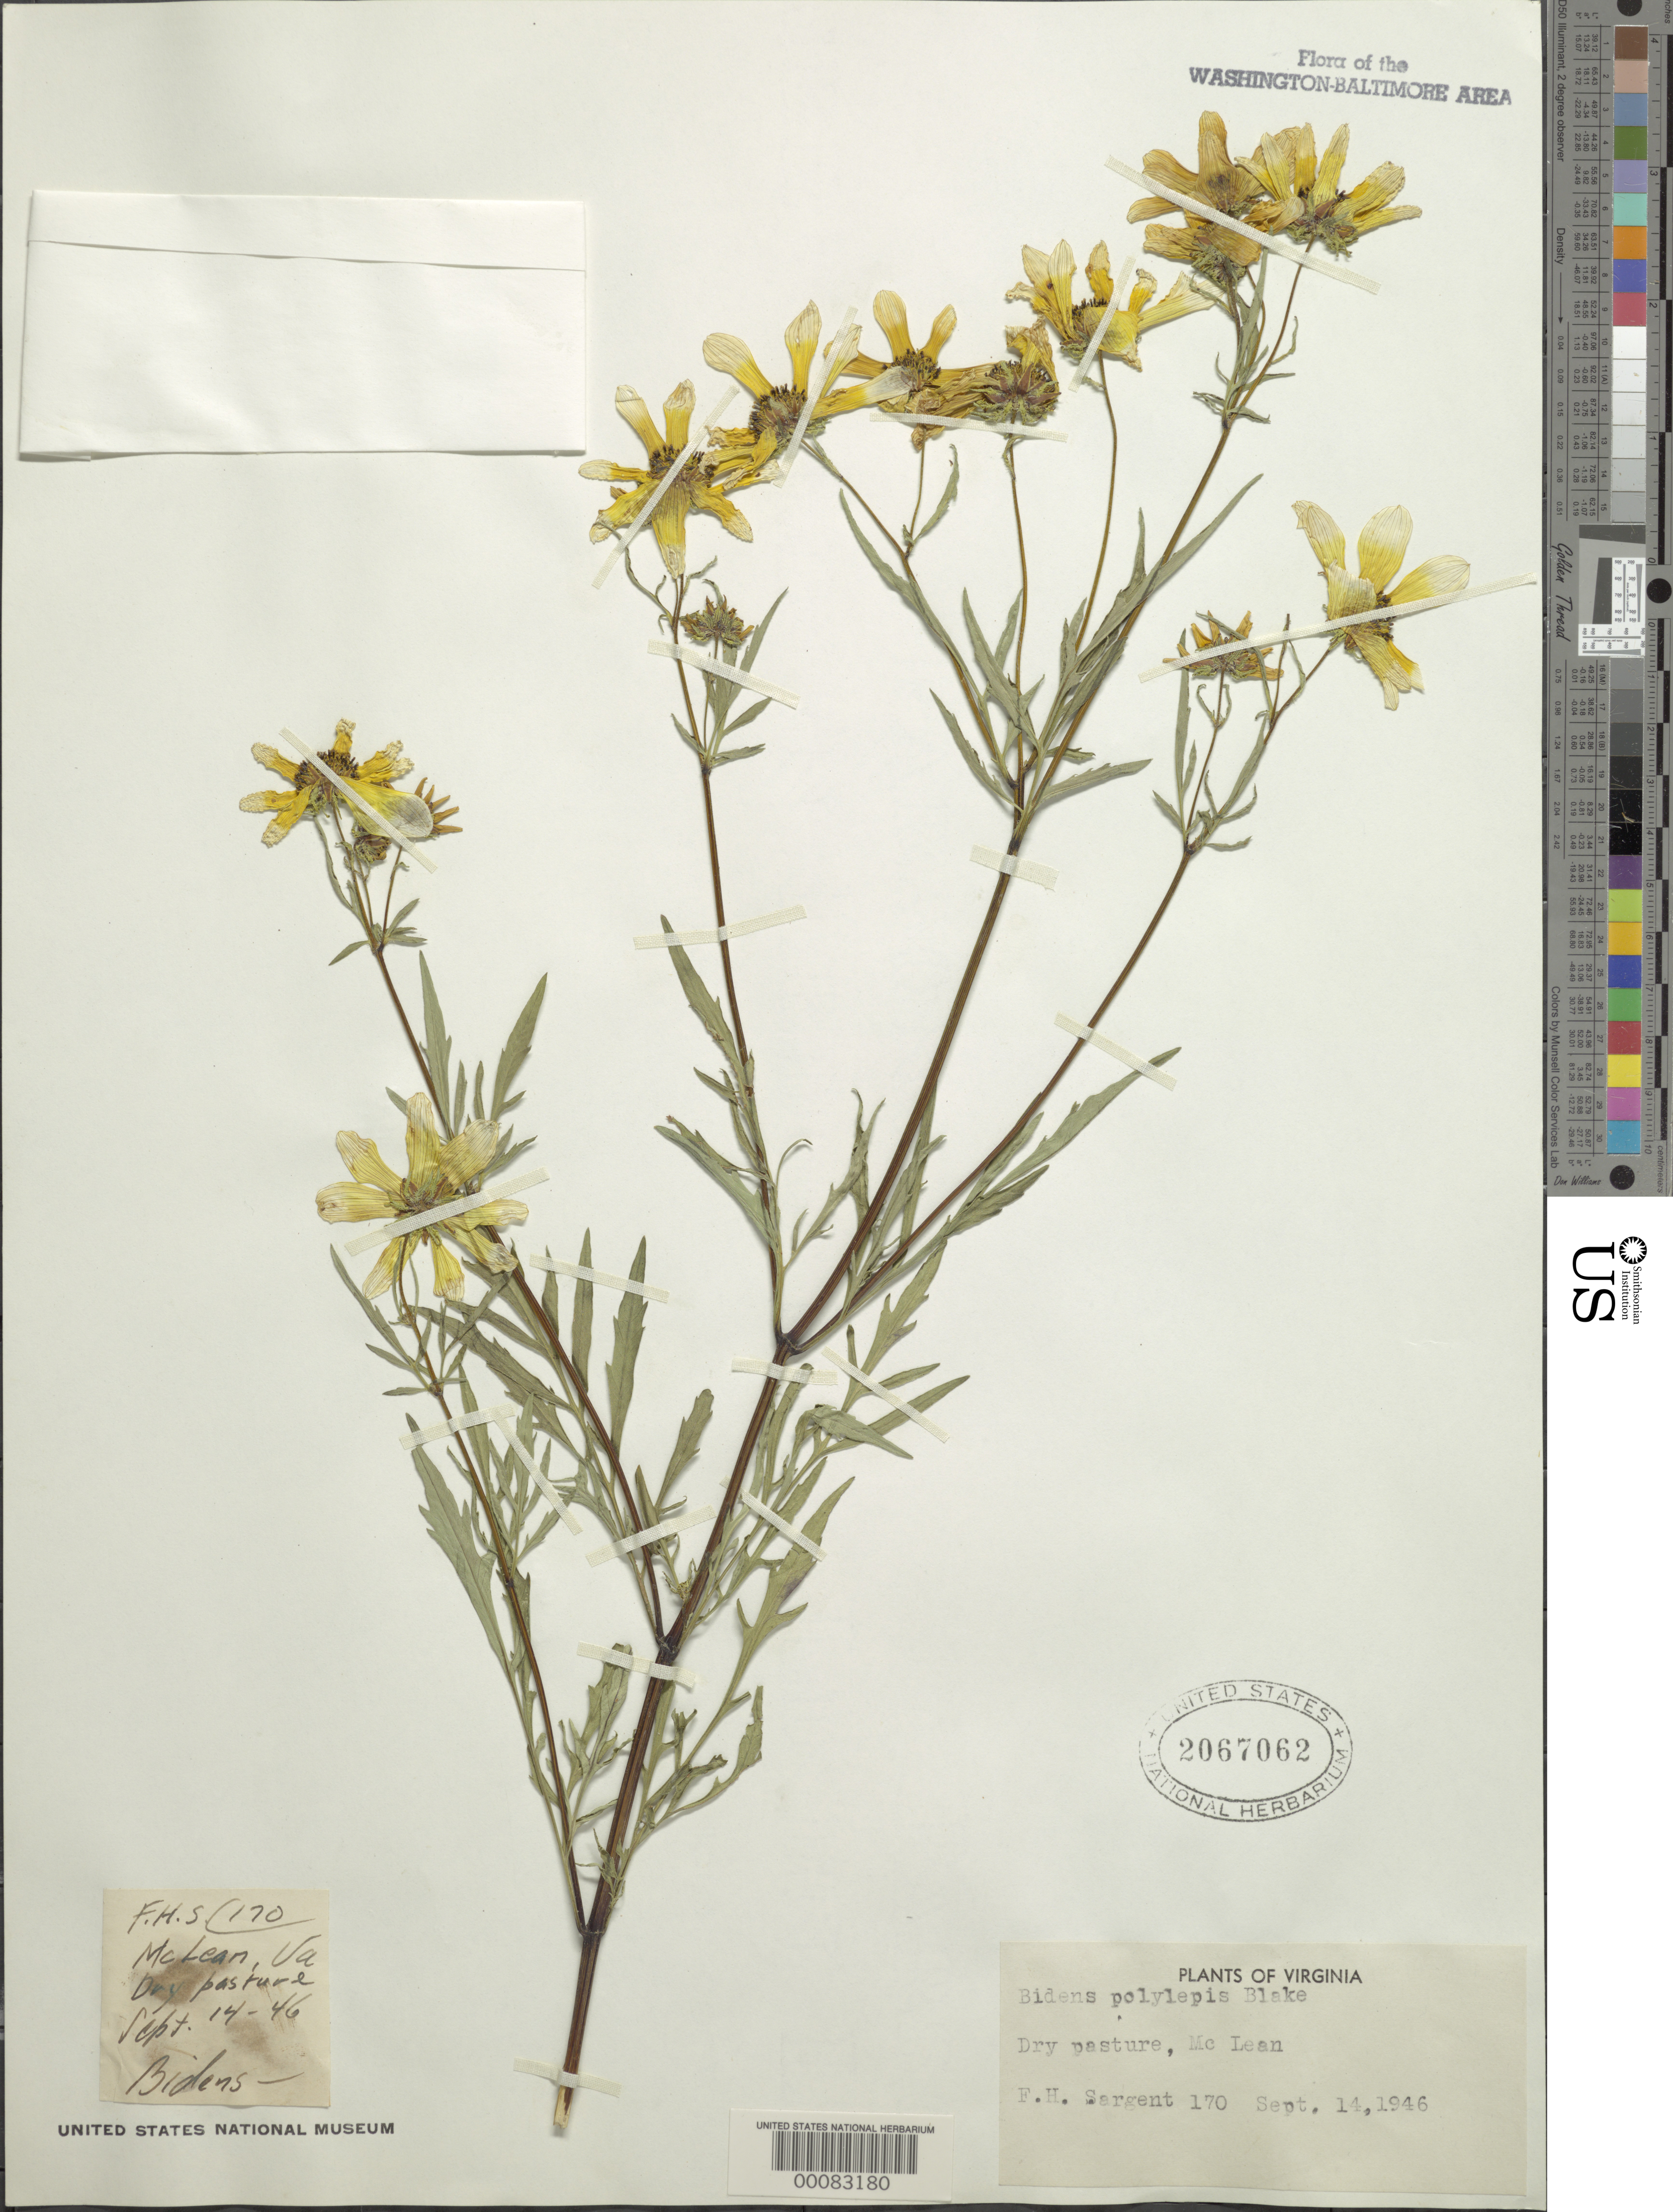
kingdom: Plantae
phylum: Tracheophyta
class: Magnoliopsida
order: Asterales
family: Asteraceae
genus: Bidens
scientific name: Bidens polylepis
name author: S.F. Blake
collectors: F. H. Sargent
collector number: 170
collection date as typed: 14 Sep 1946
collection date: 1946-09-14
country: United States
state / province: Virginia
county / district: Fairfax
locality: Mclean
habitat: Dry pasture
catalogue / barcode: US 2067062